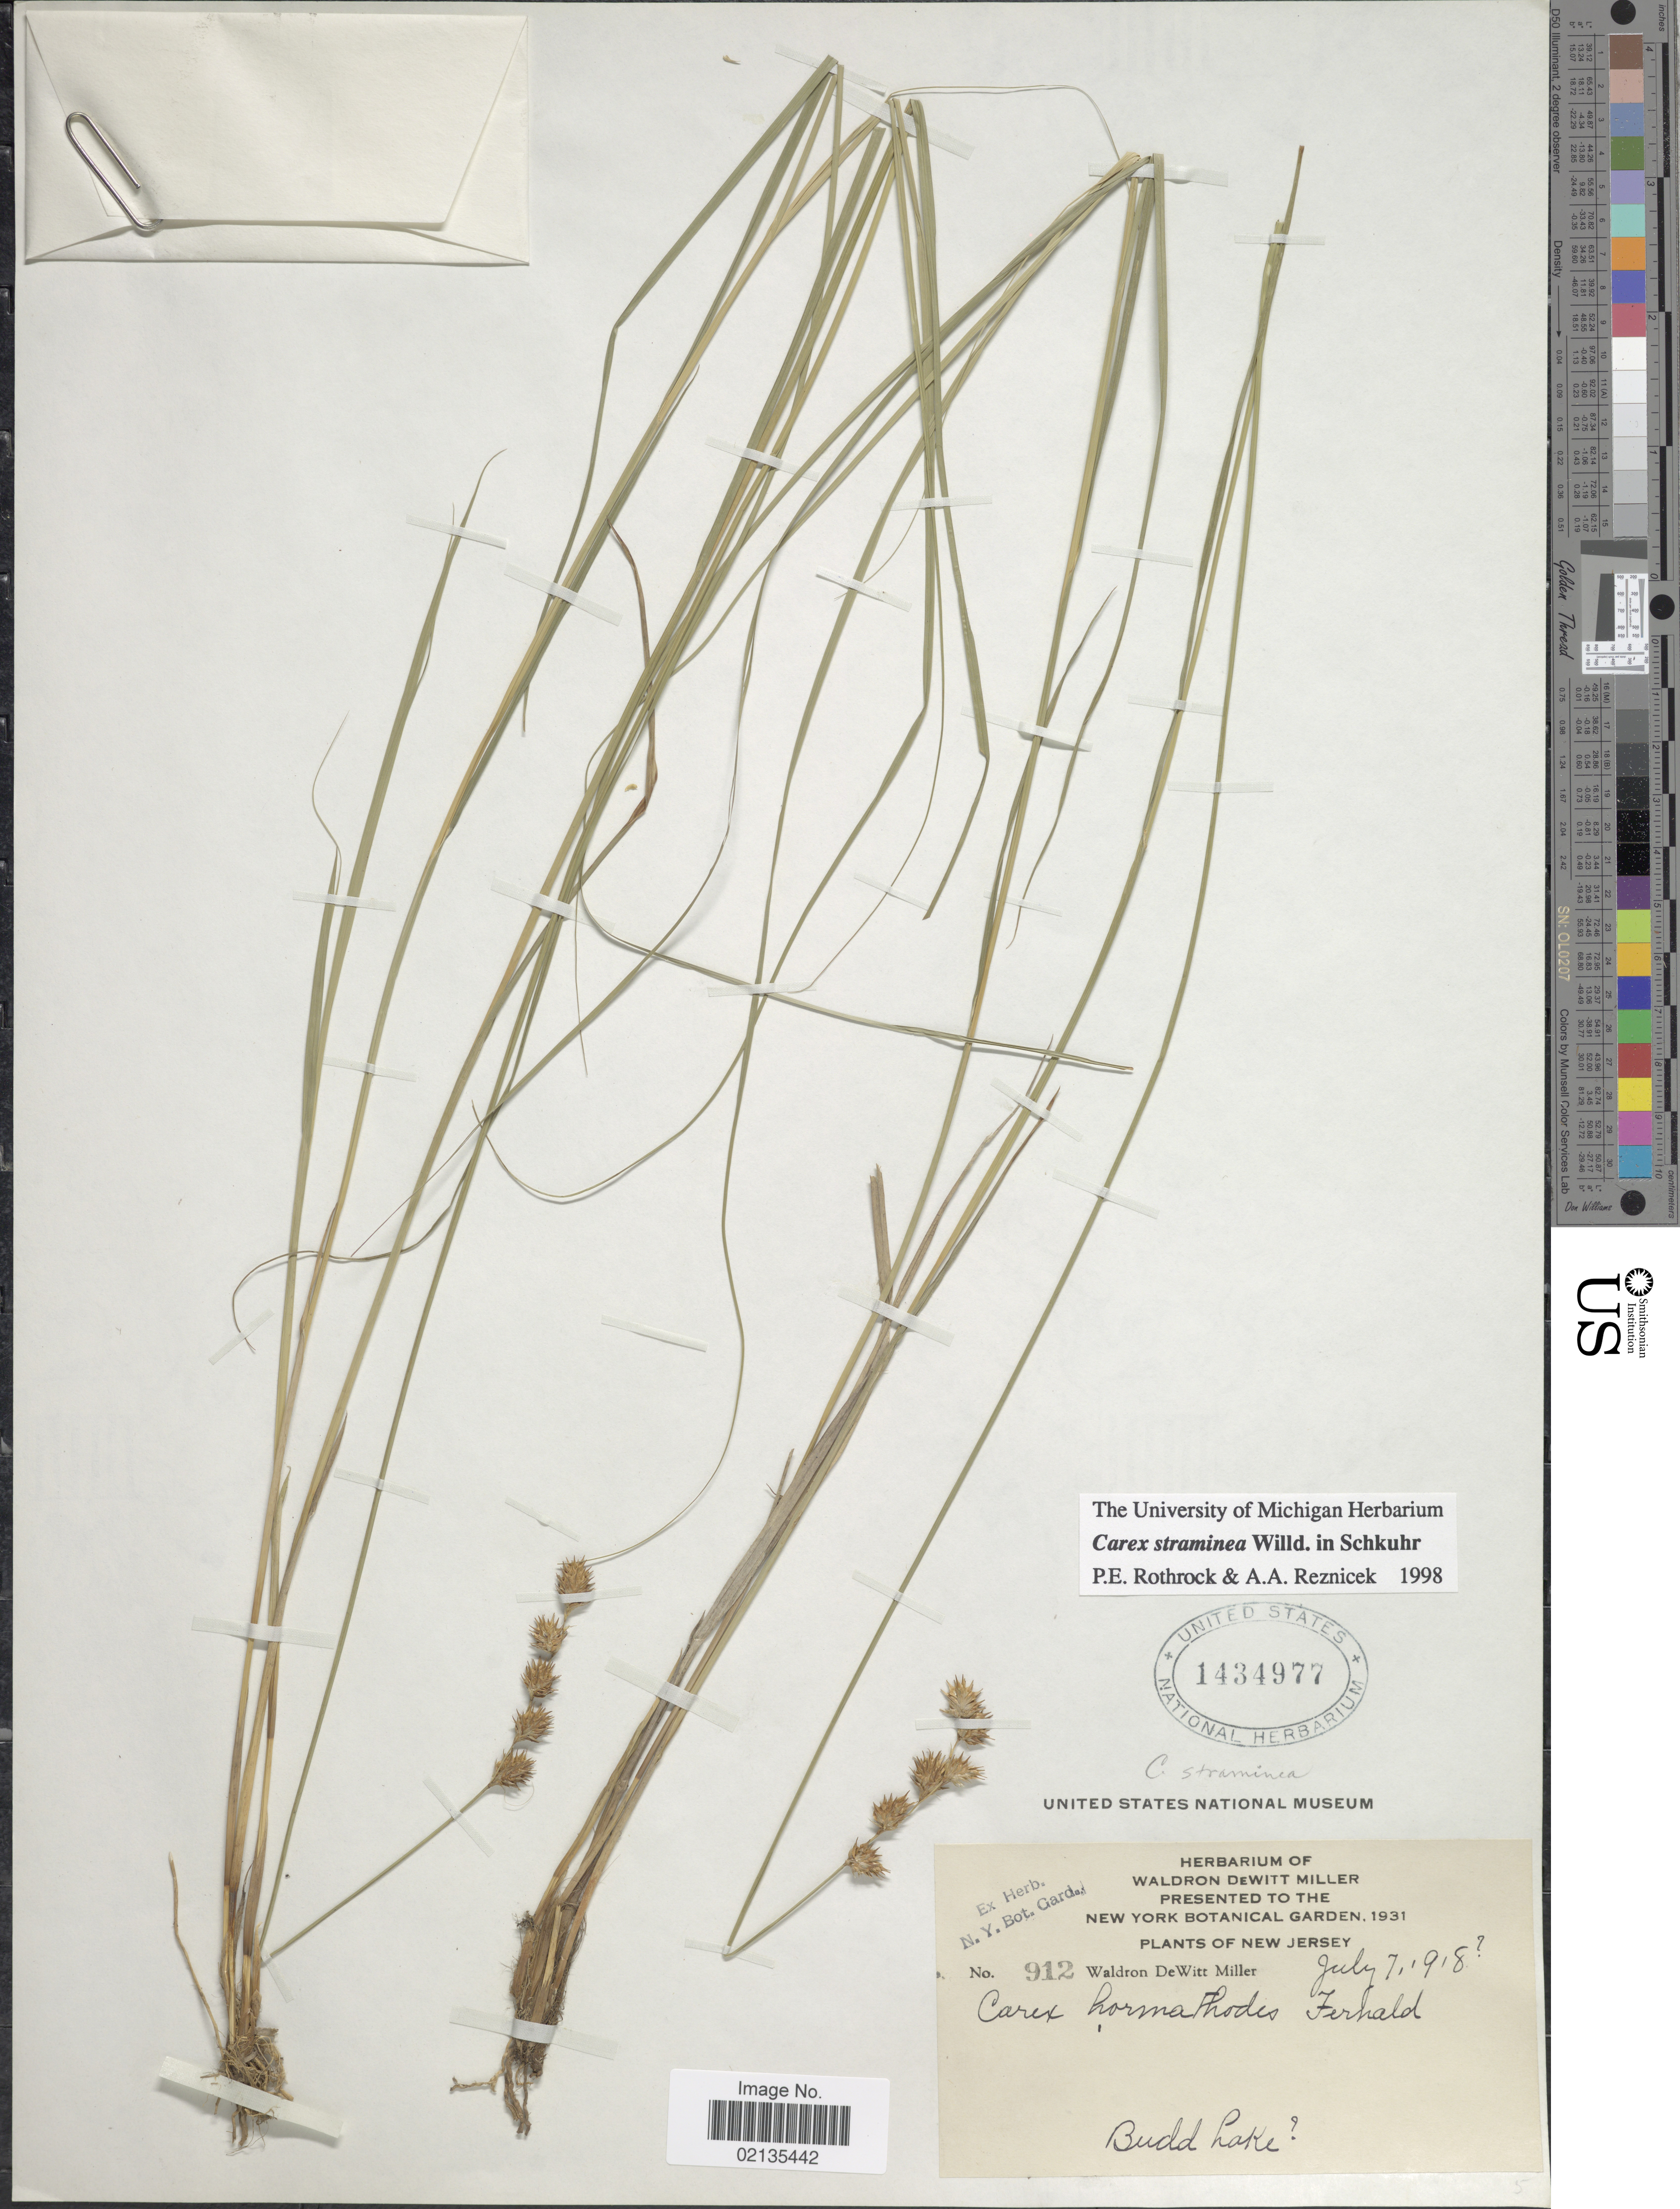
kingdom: Plantae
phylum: Tracheophyta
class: Liliopsida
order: Poales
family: Cyperaceae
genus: Carex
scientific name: Carex straminea Willd ex Schkuhr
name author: Willd. ex Schkuhr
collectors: W. De Witt Miller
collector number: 912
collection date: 1918-07-07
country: United States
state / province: New Jersey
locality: Budd Lake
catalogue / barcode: US 1434977